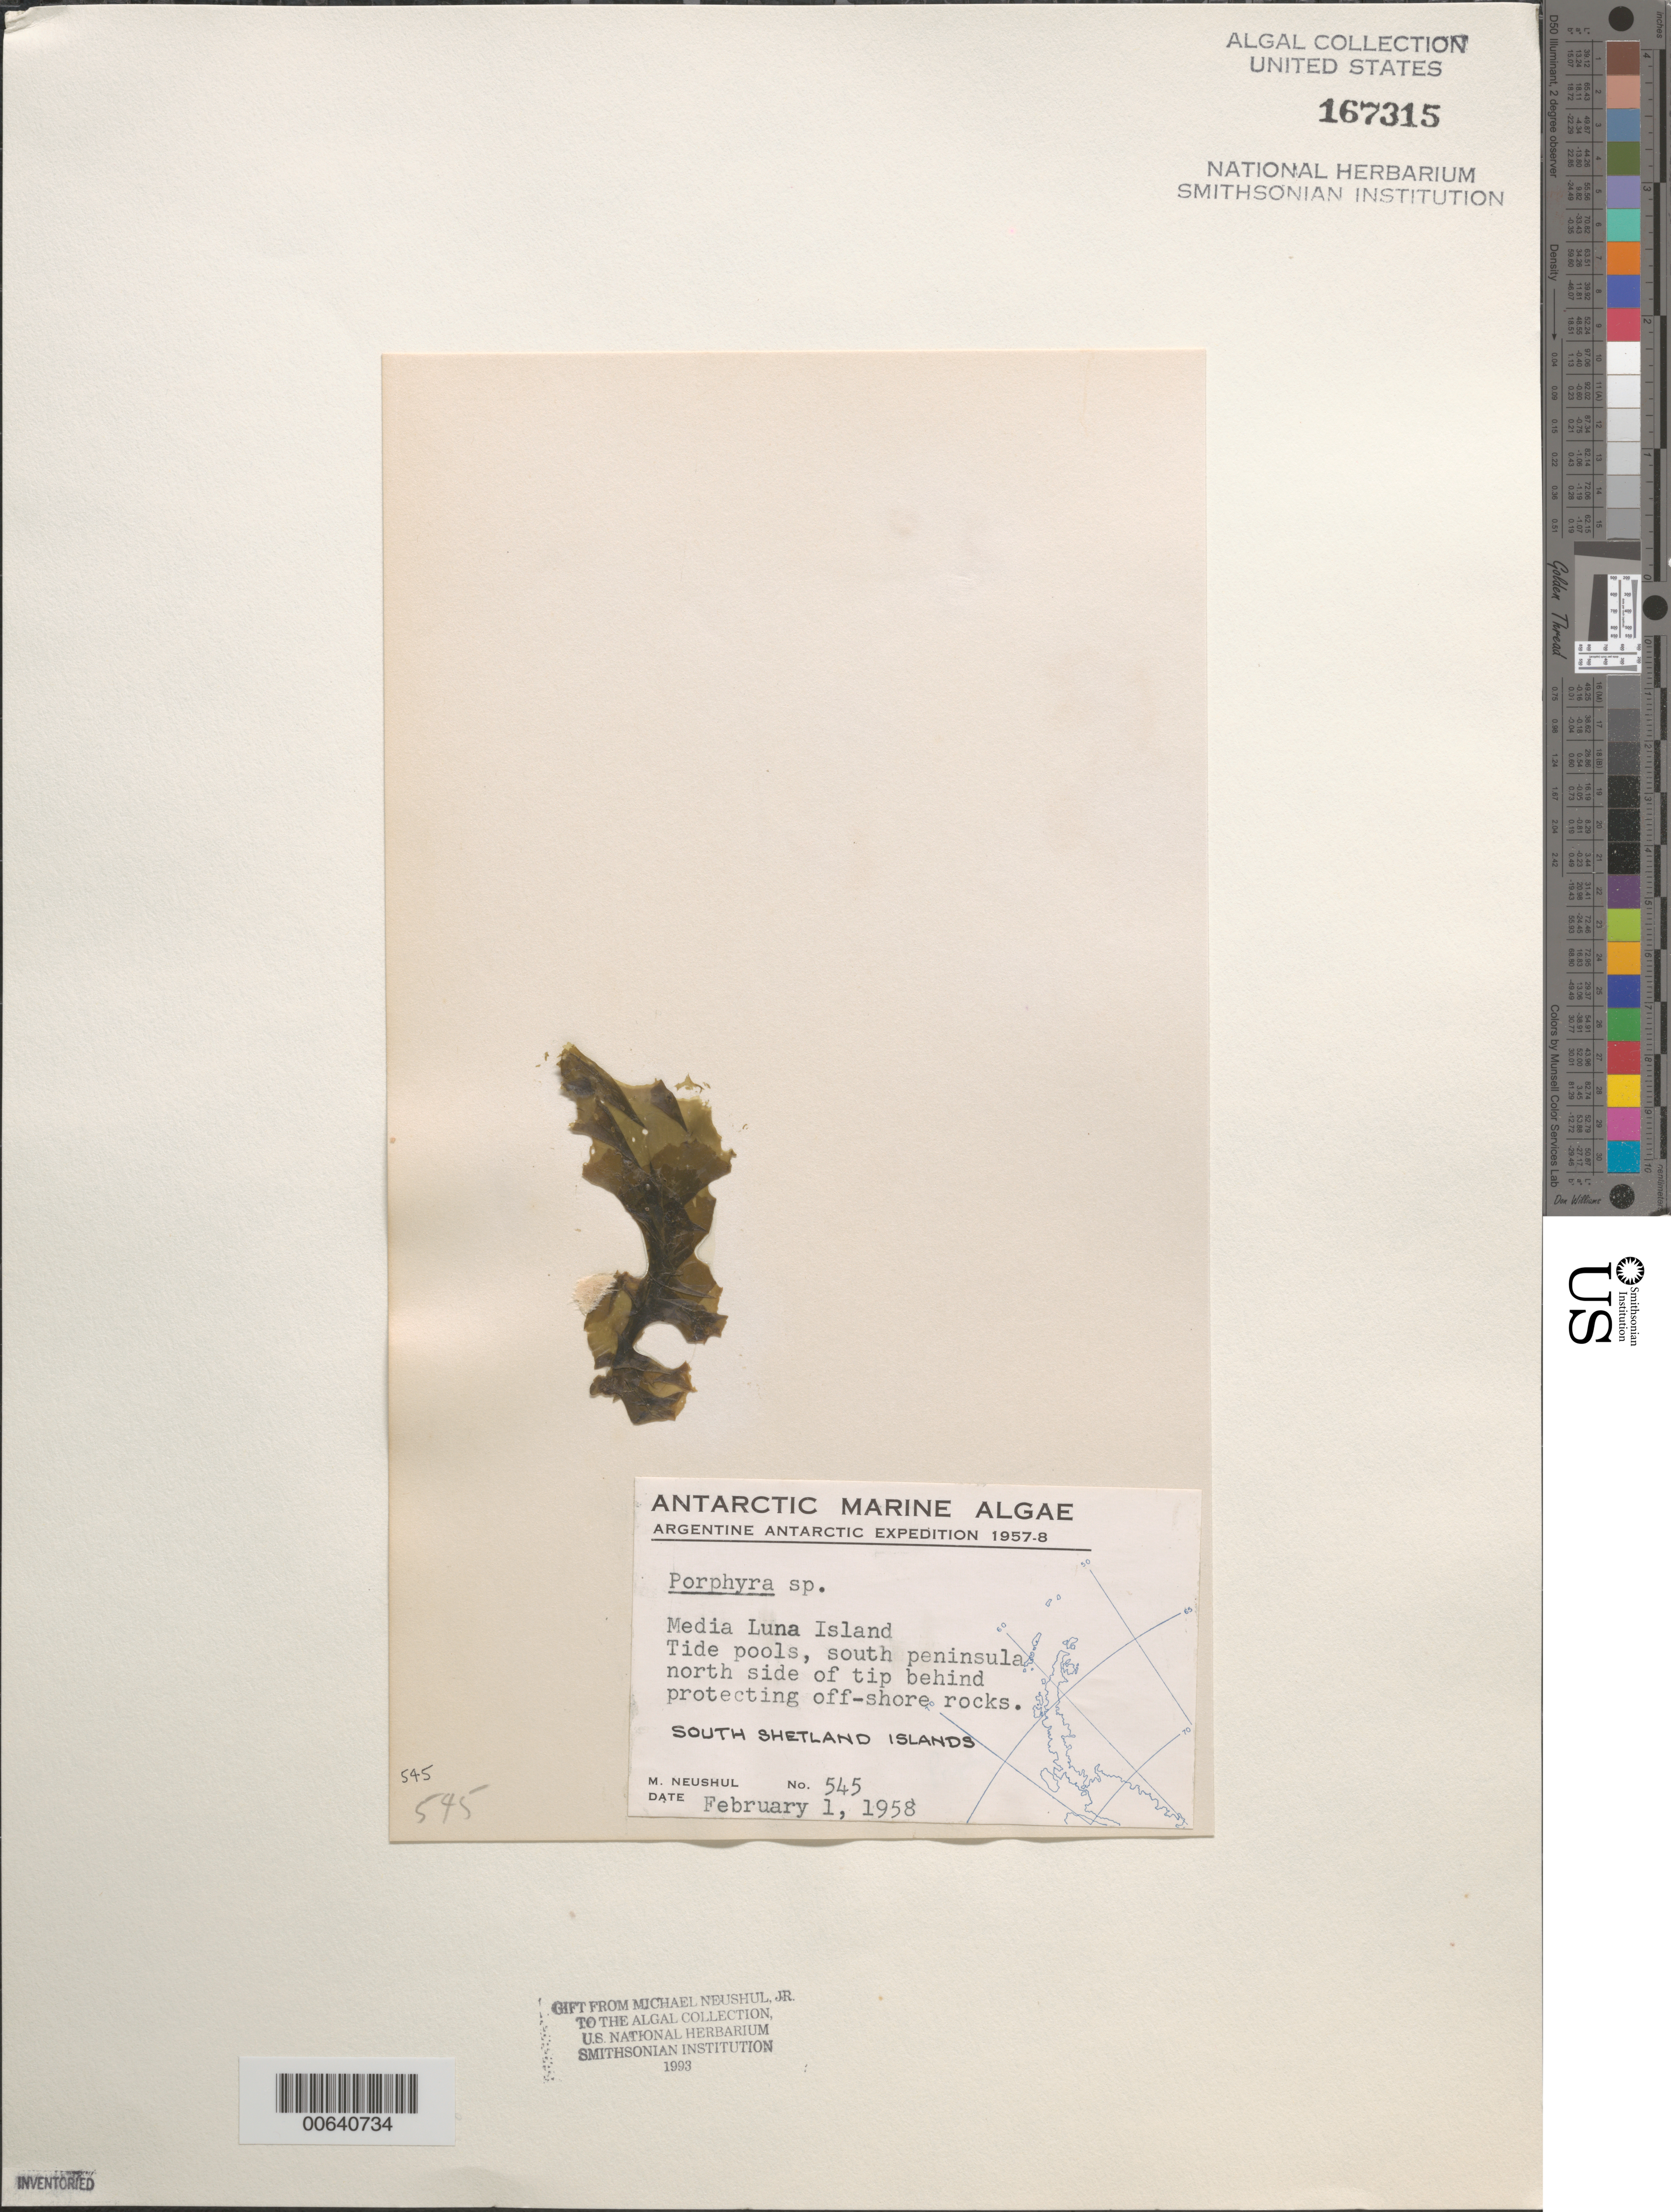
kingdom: Plantae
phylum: Rhodophyta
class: Bangiophyceae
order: Bangiales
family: Bangiaceae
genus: Porphyra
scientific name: Porphyra sp.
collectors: M. Neushul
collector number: Neushul 545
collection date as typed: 01 Feb 1958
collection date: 1958-02-01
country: Antarctica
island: Half Moon Island (Media Luna Island)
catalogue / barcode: US 167315